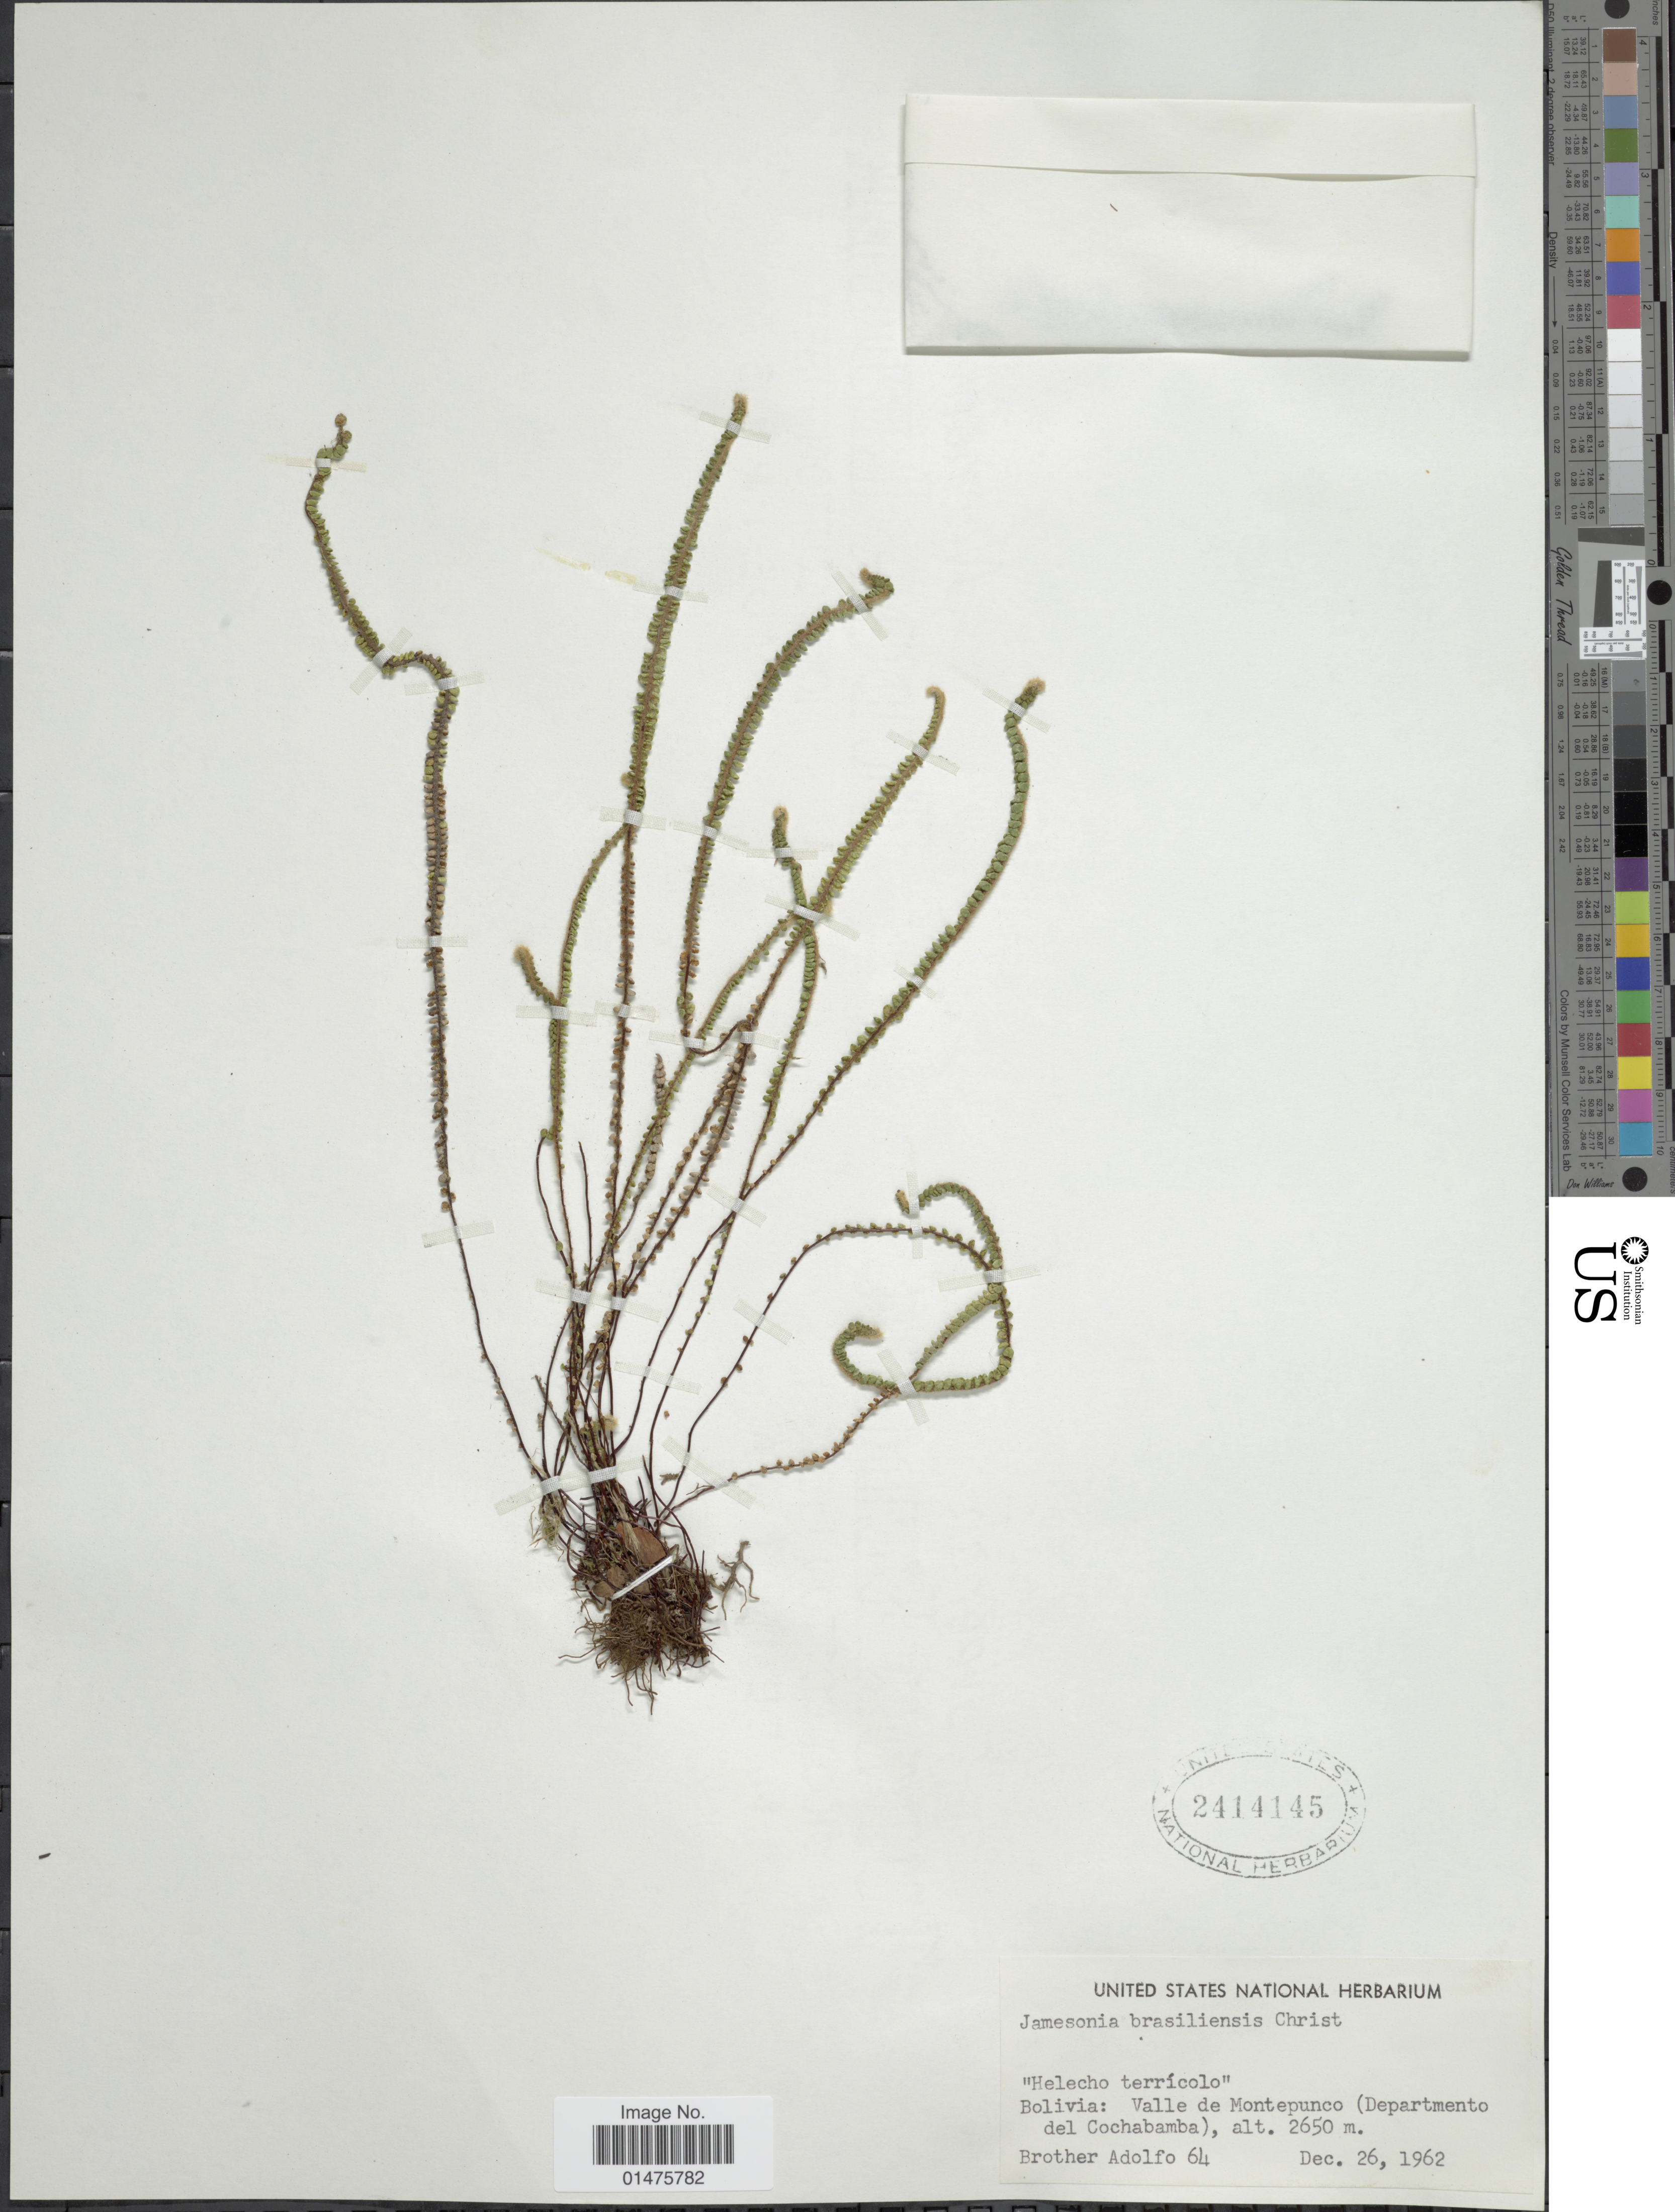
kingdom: Plantae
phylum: Tracheophyta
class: Polypodiopsida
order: Polypodiales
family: Pteridaceae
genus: Jamesonia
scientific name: Jamesonia brasiliensis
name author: Christ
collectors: Bro. Adolfo M.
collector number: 64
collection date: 1962-12-26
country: Bolivia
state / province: Cochabamba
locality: Valle de Montepunco (Departmento del Cochabamba)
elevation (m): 2650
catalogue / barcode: US 2414145